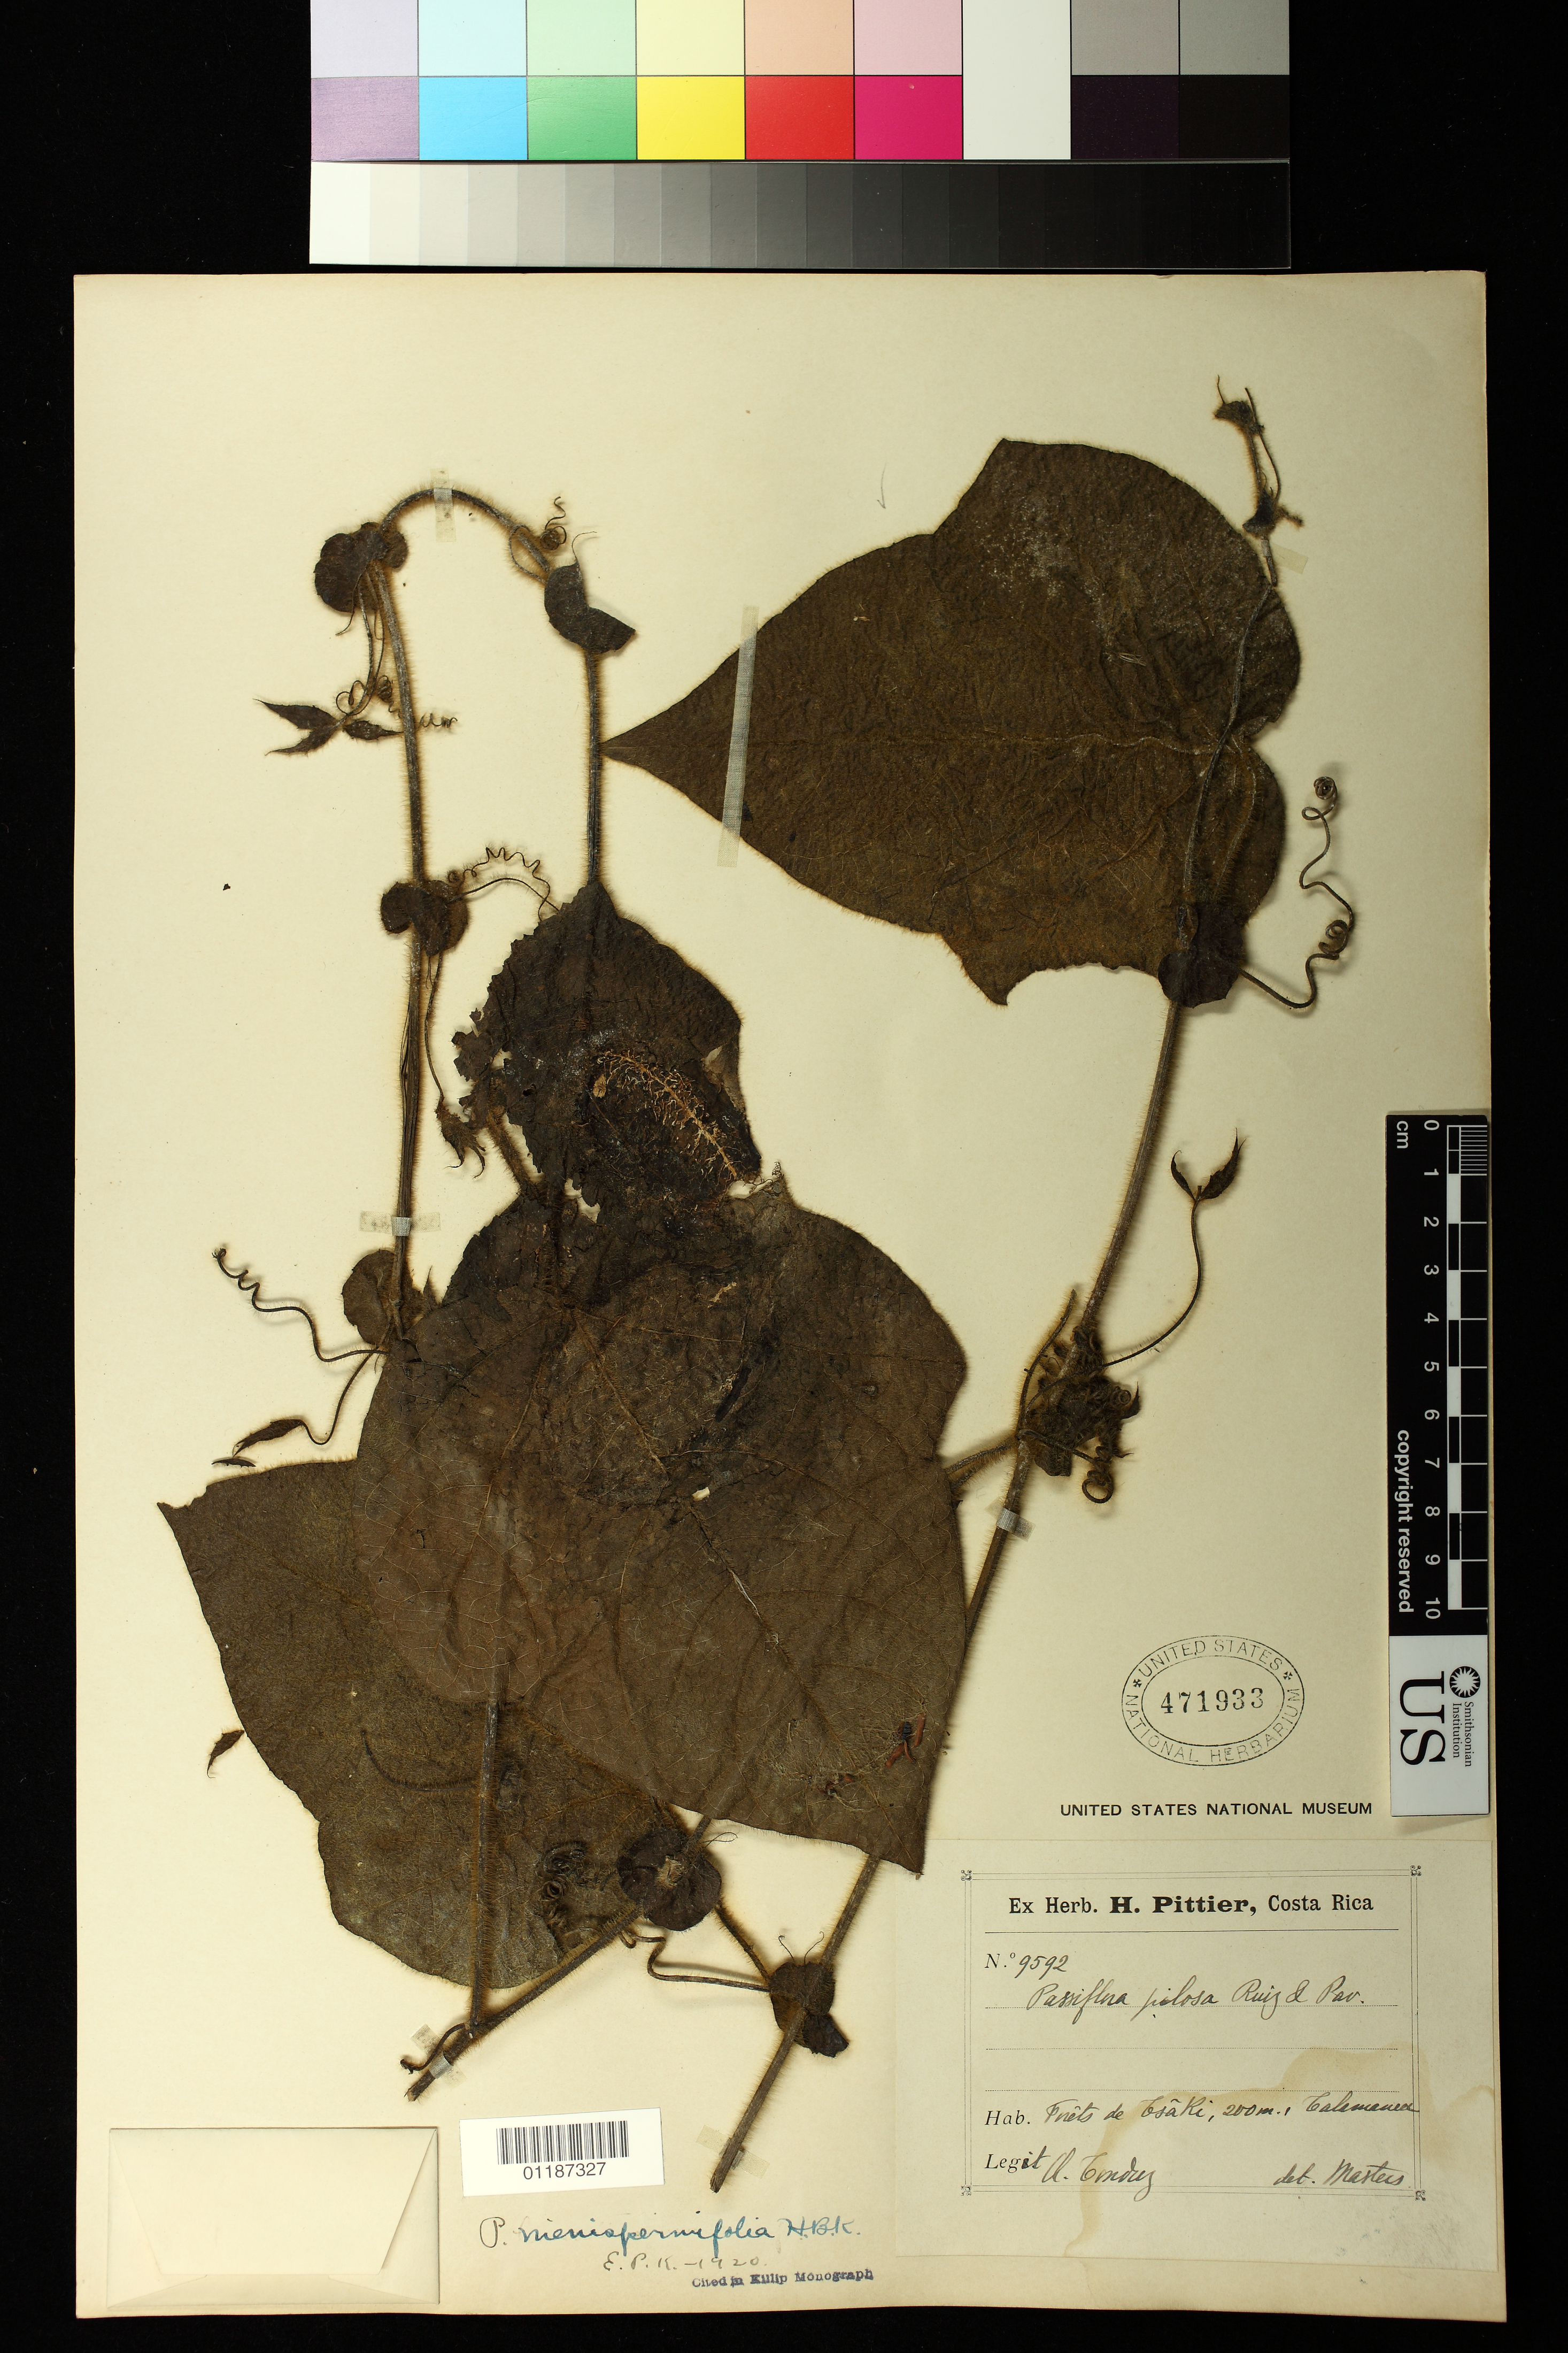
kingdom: Plantae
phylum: Tracheophyta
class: Magnoliopsida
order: Malpighiales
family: Passifloraceae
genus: Passiflora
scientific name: Passiflora menispermifolia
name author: Kunth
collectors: A. Tonduz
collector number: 9592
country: Costa Rica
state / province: Limón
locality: Talemanca [Talamanca]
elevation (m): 200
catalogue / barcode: US 471933